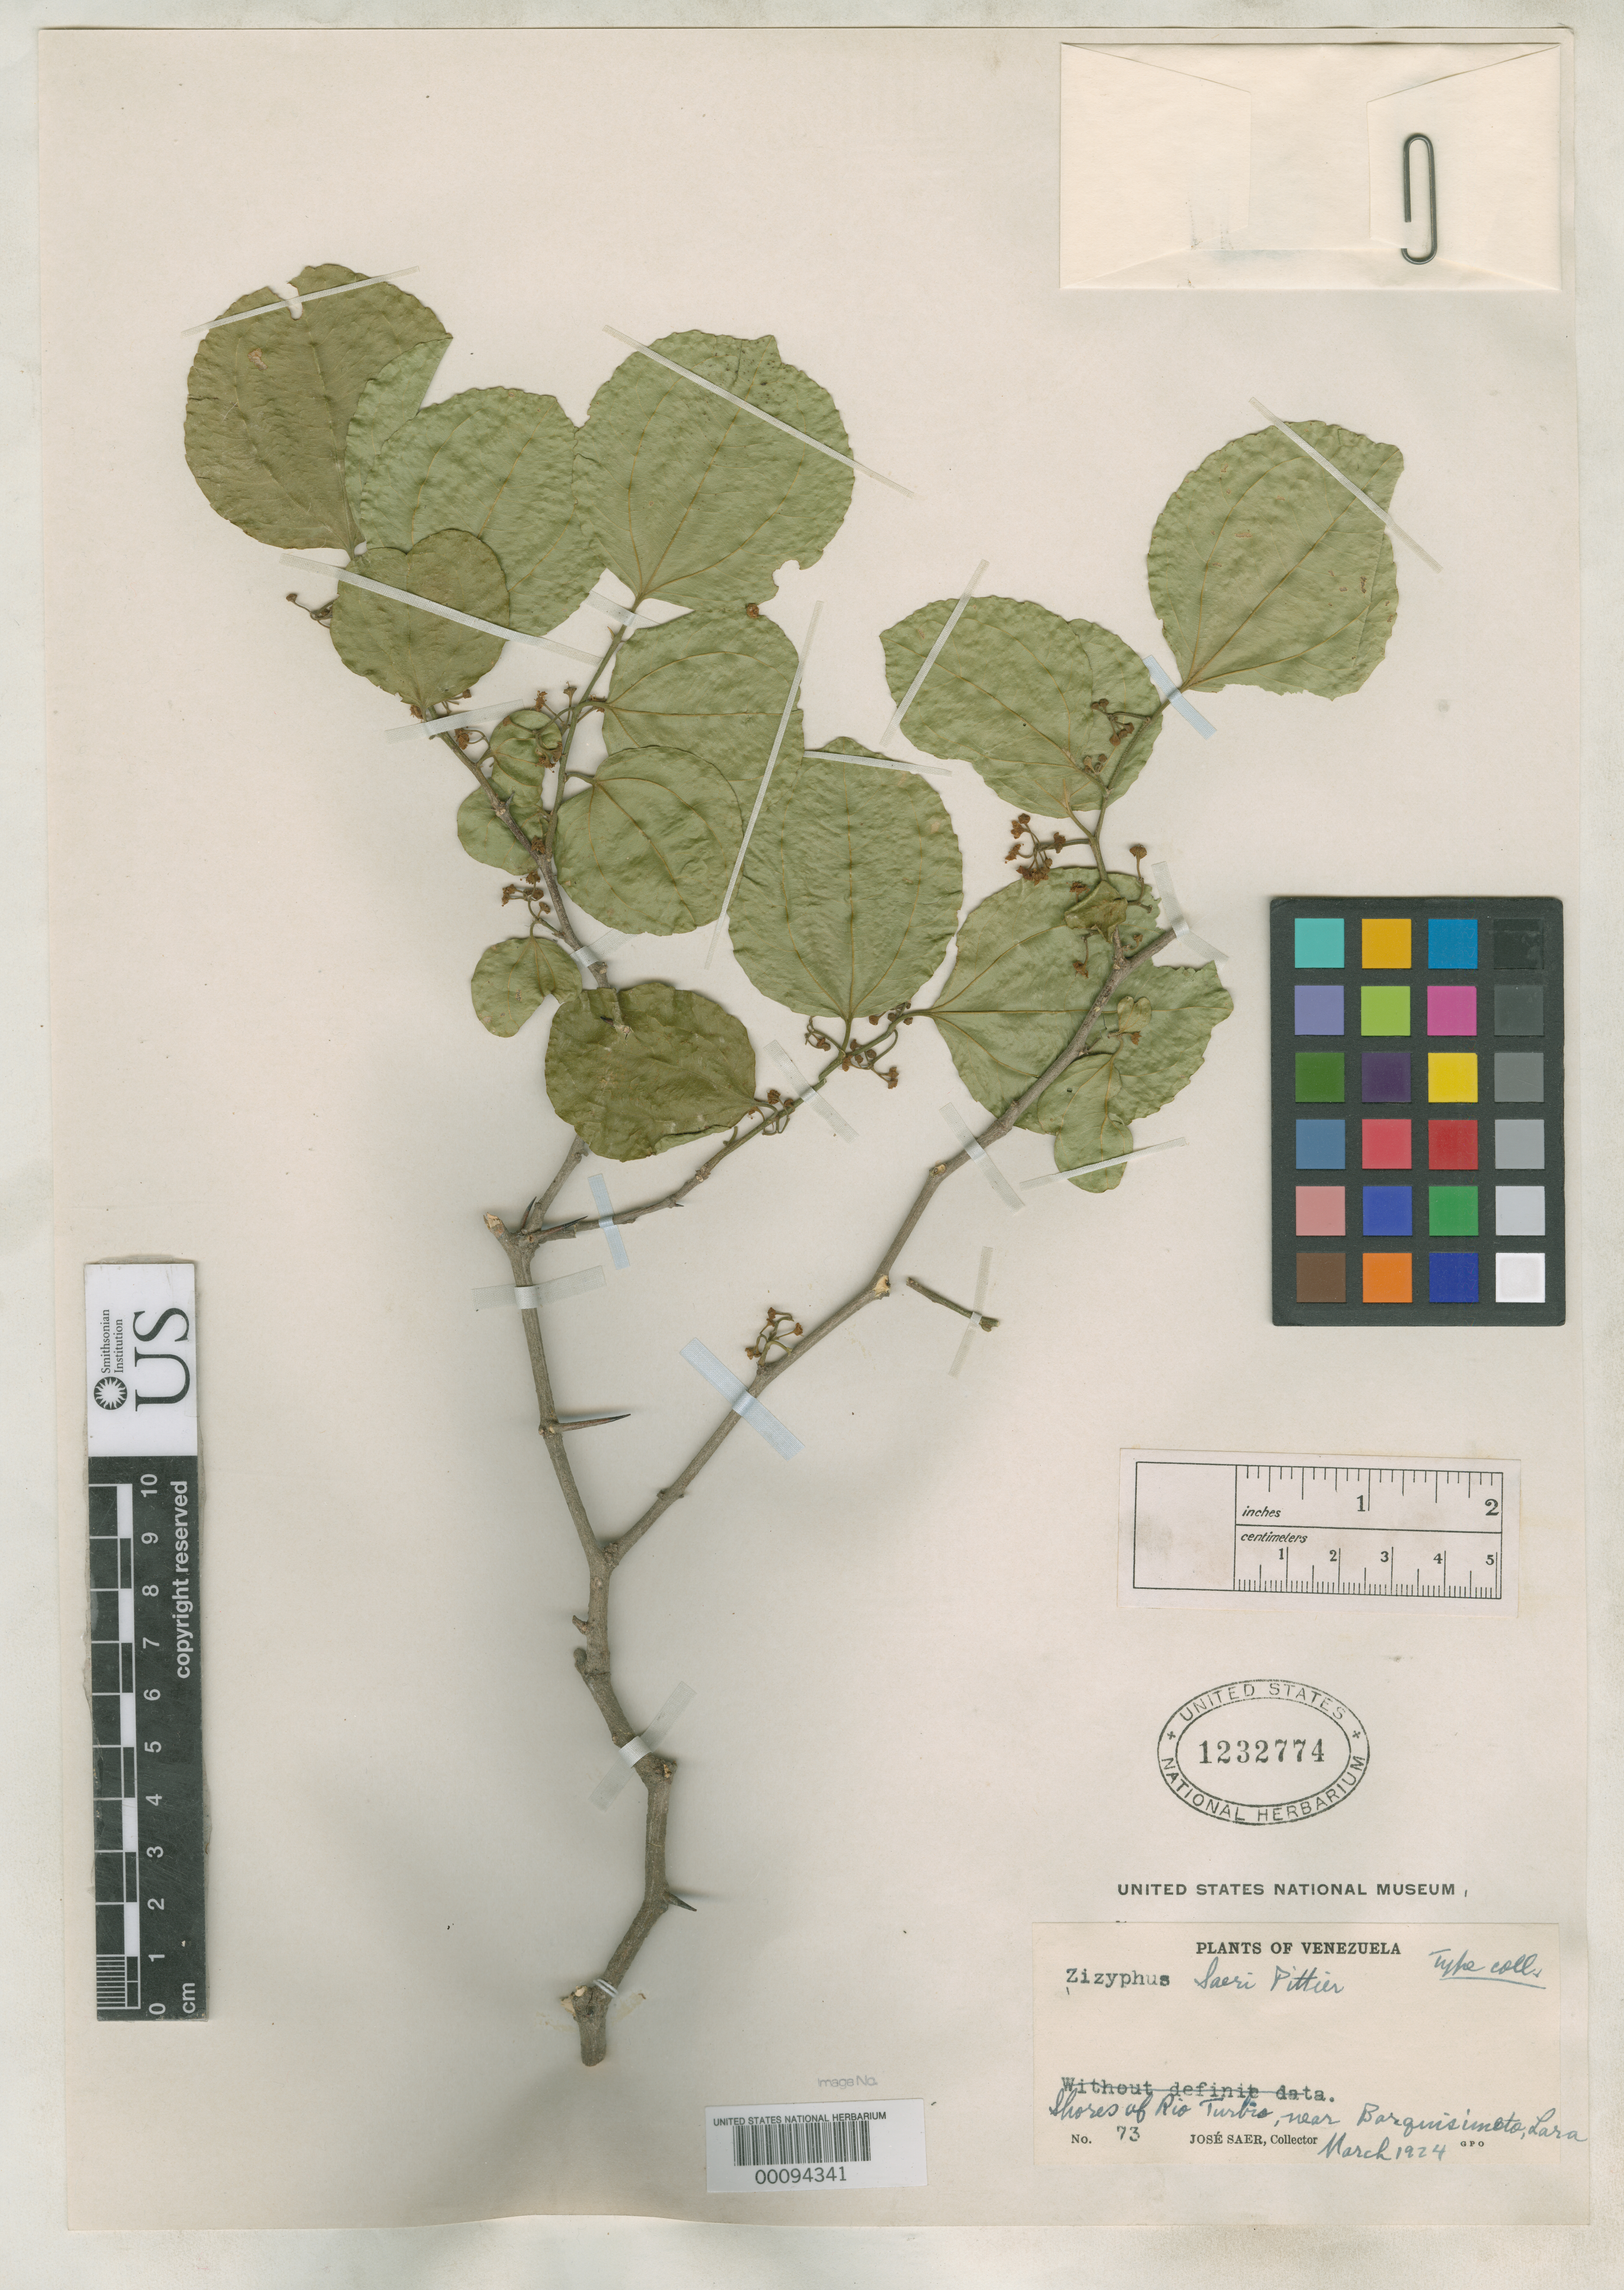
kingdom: Plantae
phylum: Tracheophyta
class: Magnoliopsida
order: Rosales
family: Rhamnaceae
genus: Ziziphus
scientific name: Ziziphus saeri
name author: Pittier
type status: Type Collection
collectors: J. Saer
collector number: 73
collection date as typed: Mar 1924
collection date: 1924-03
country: Venezuela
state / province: Lara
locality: Shores of Rio Turbi, near Barquisimeto.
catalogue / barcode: US 1232774